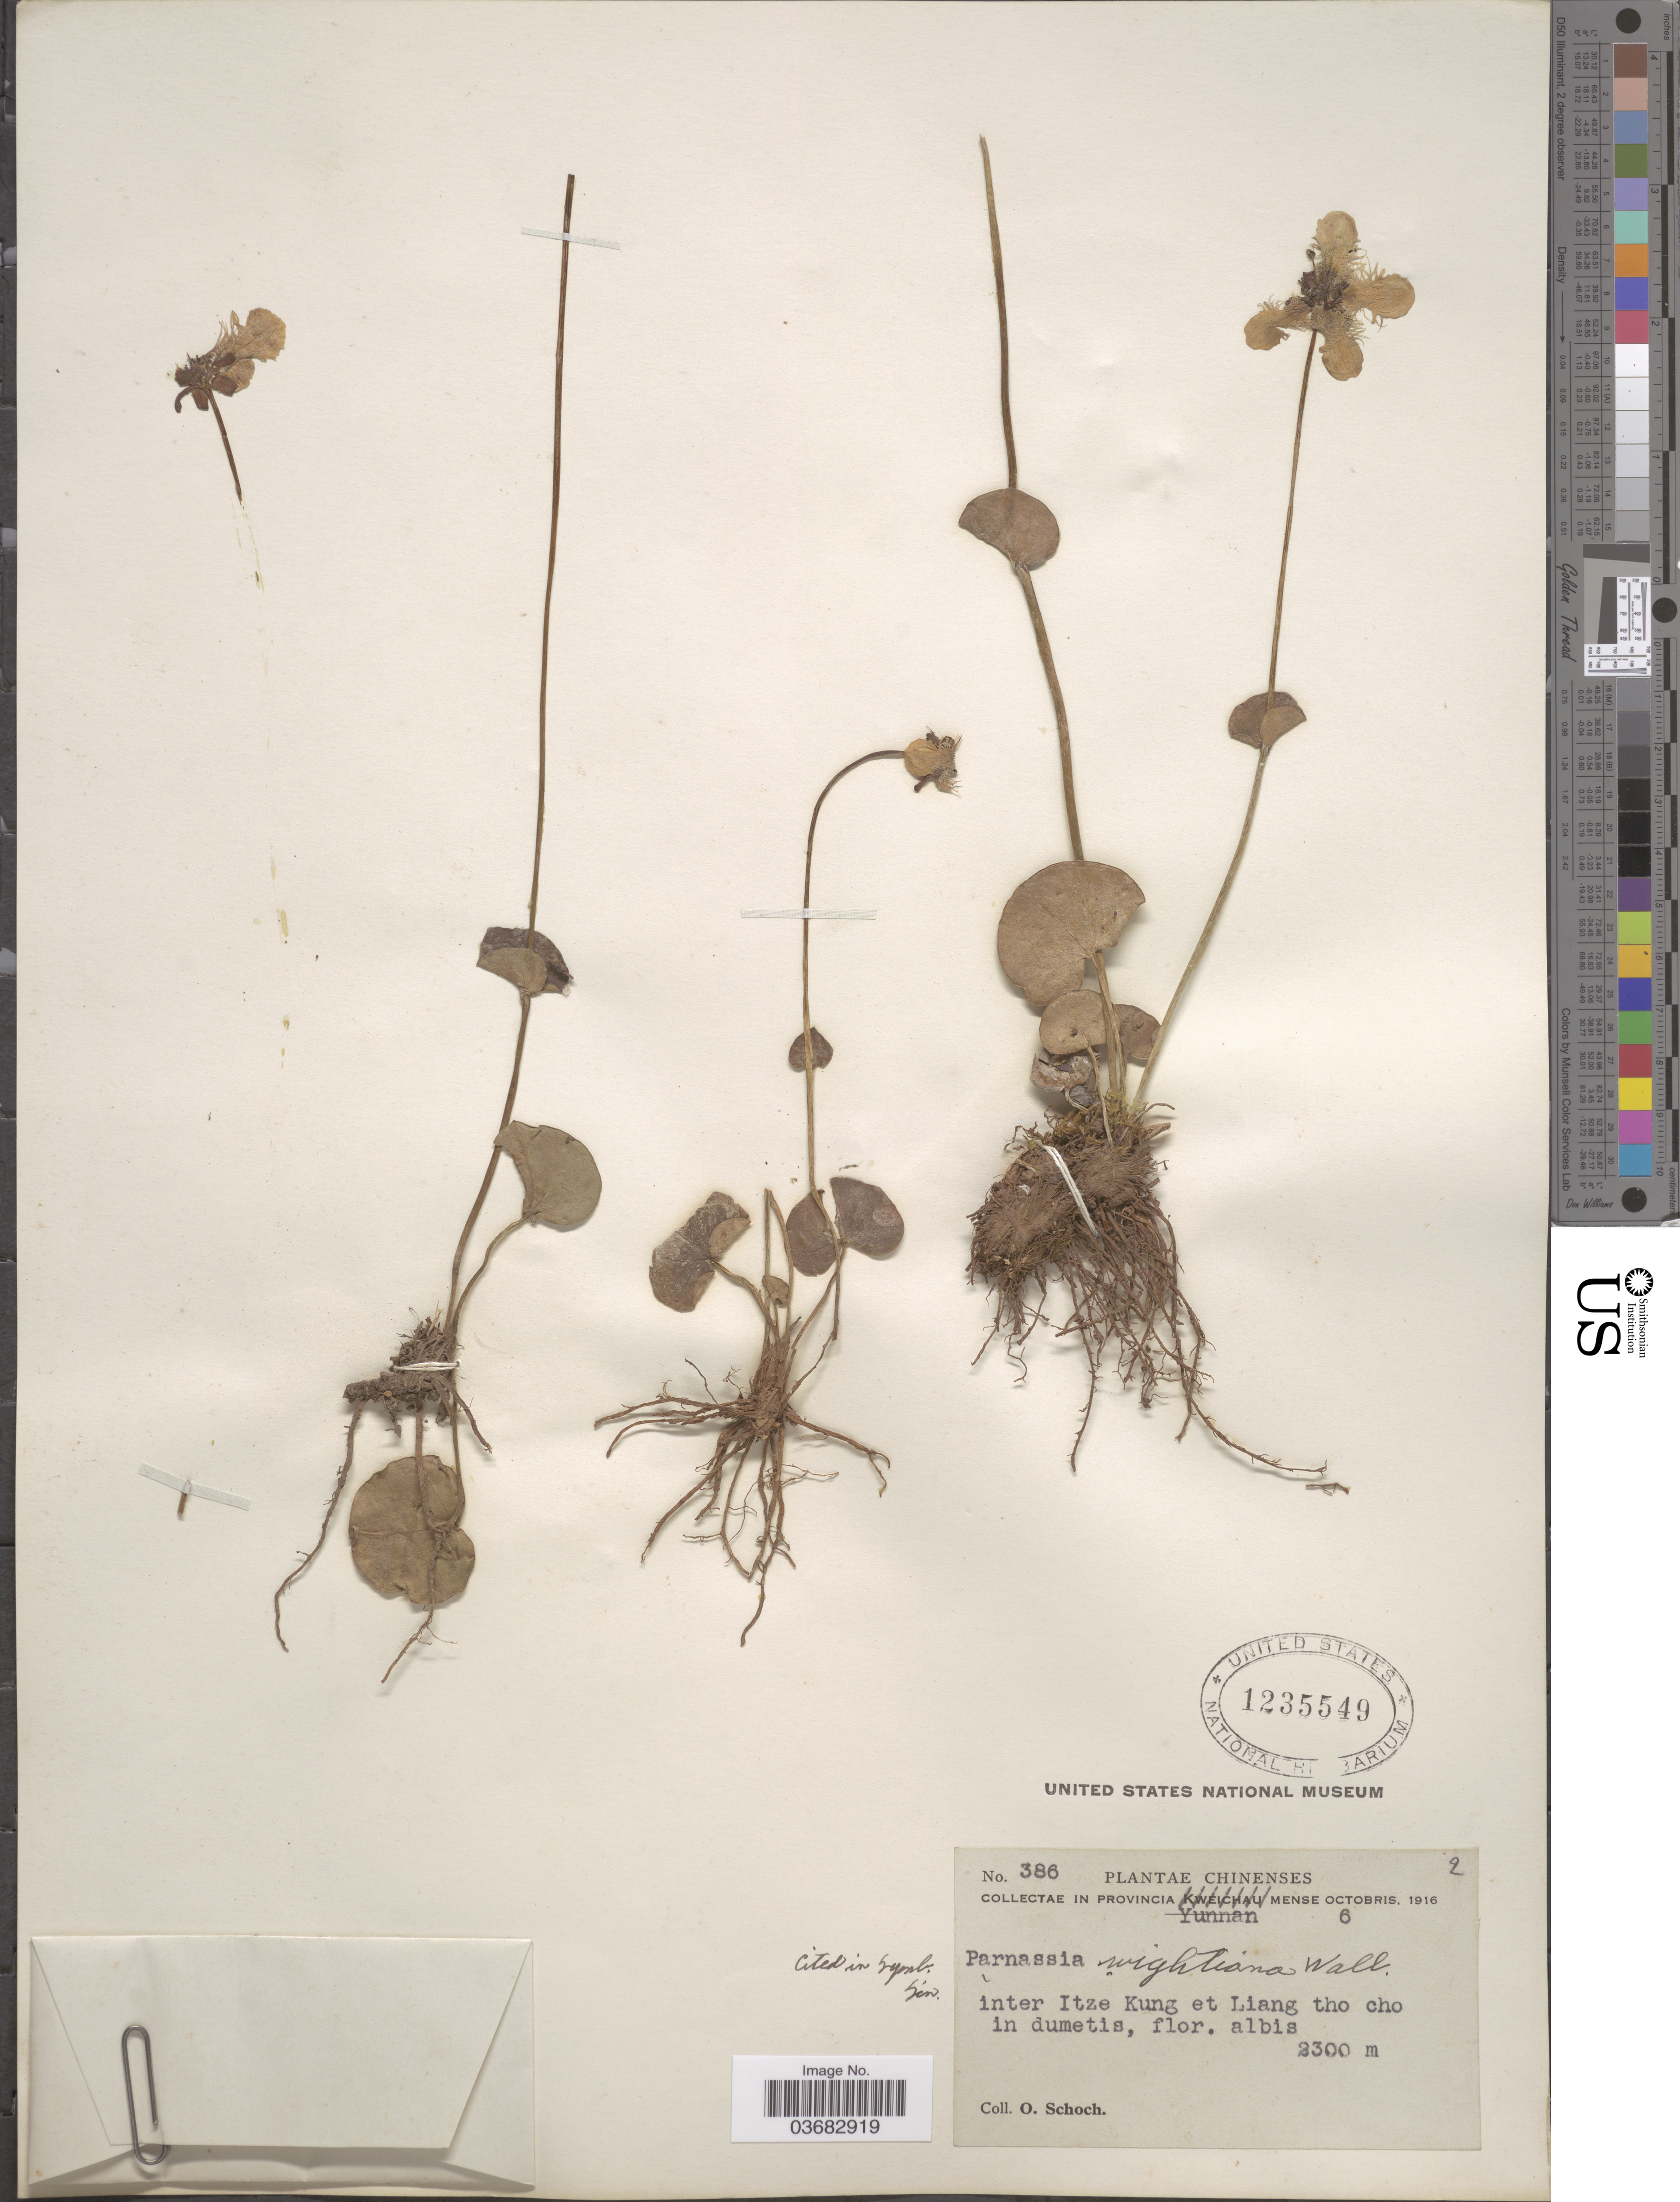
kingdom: Plantae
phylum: Tracheophyta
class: Magnoliopsida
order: Celastrales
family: Parnassiaceae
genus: Parnassia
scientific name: Parnassia wightiana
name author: Wall. ex Wight & Arn.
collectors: O. Schoch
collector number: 386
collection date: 1916-10-06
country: China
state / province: Yunnan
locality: Inter Itze Kung et Liang tho cho in dumetis, flor. albis.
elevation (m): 2300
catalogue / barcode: US 1235549